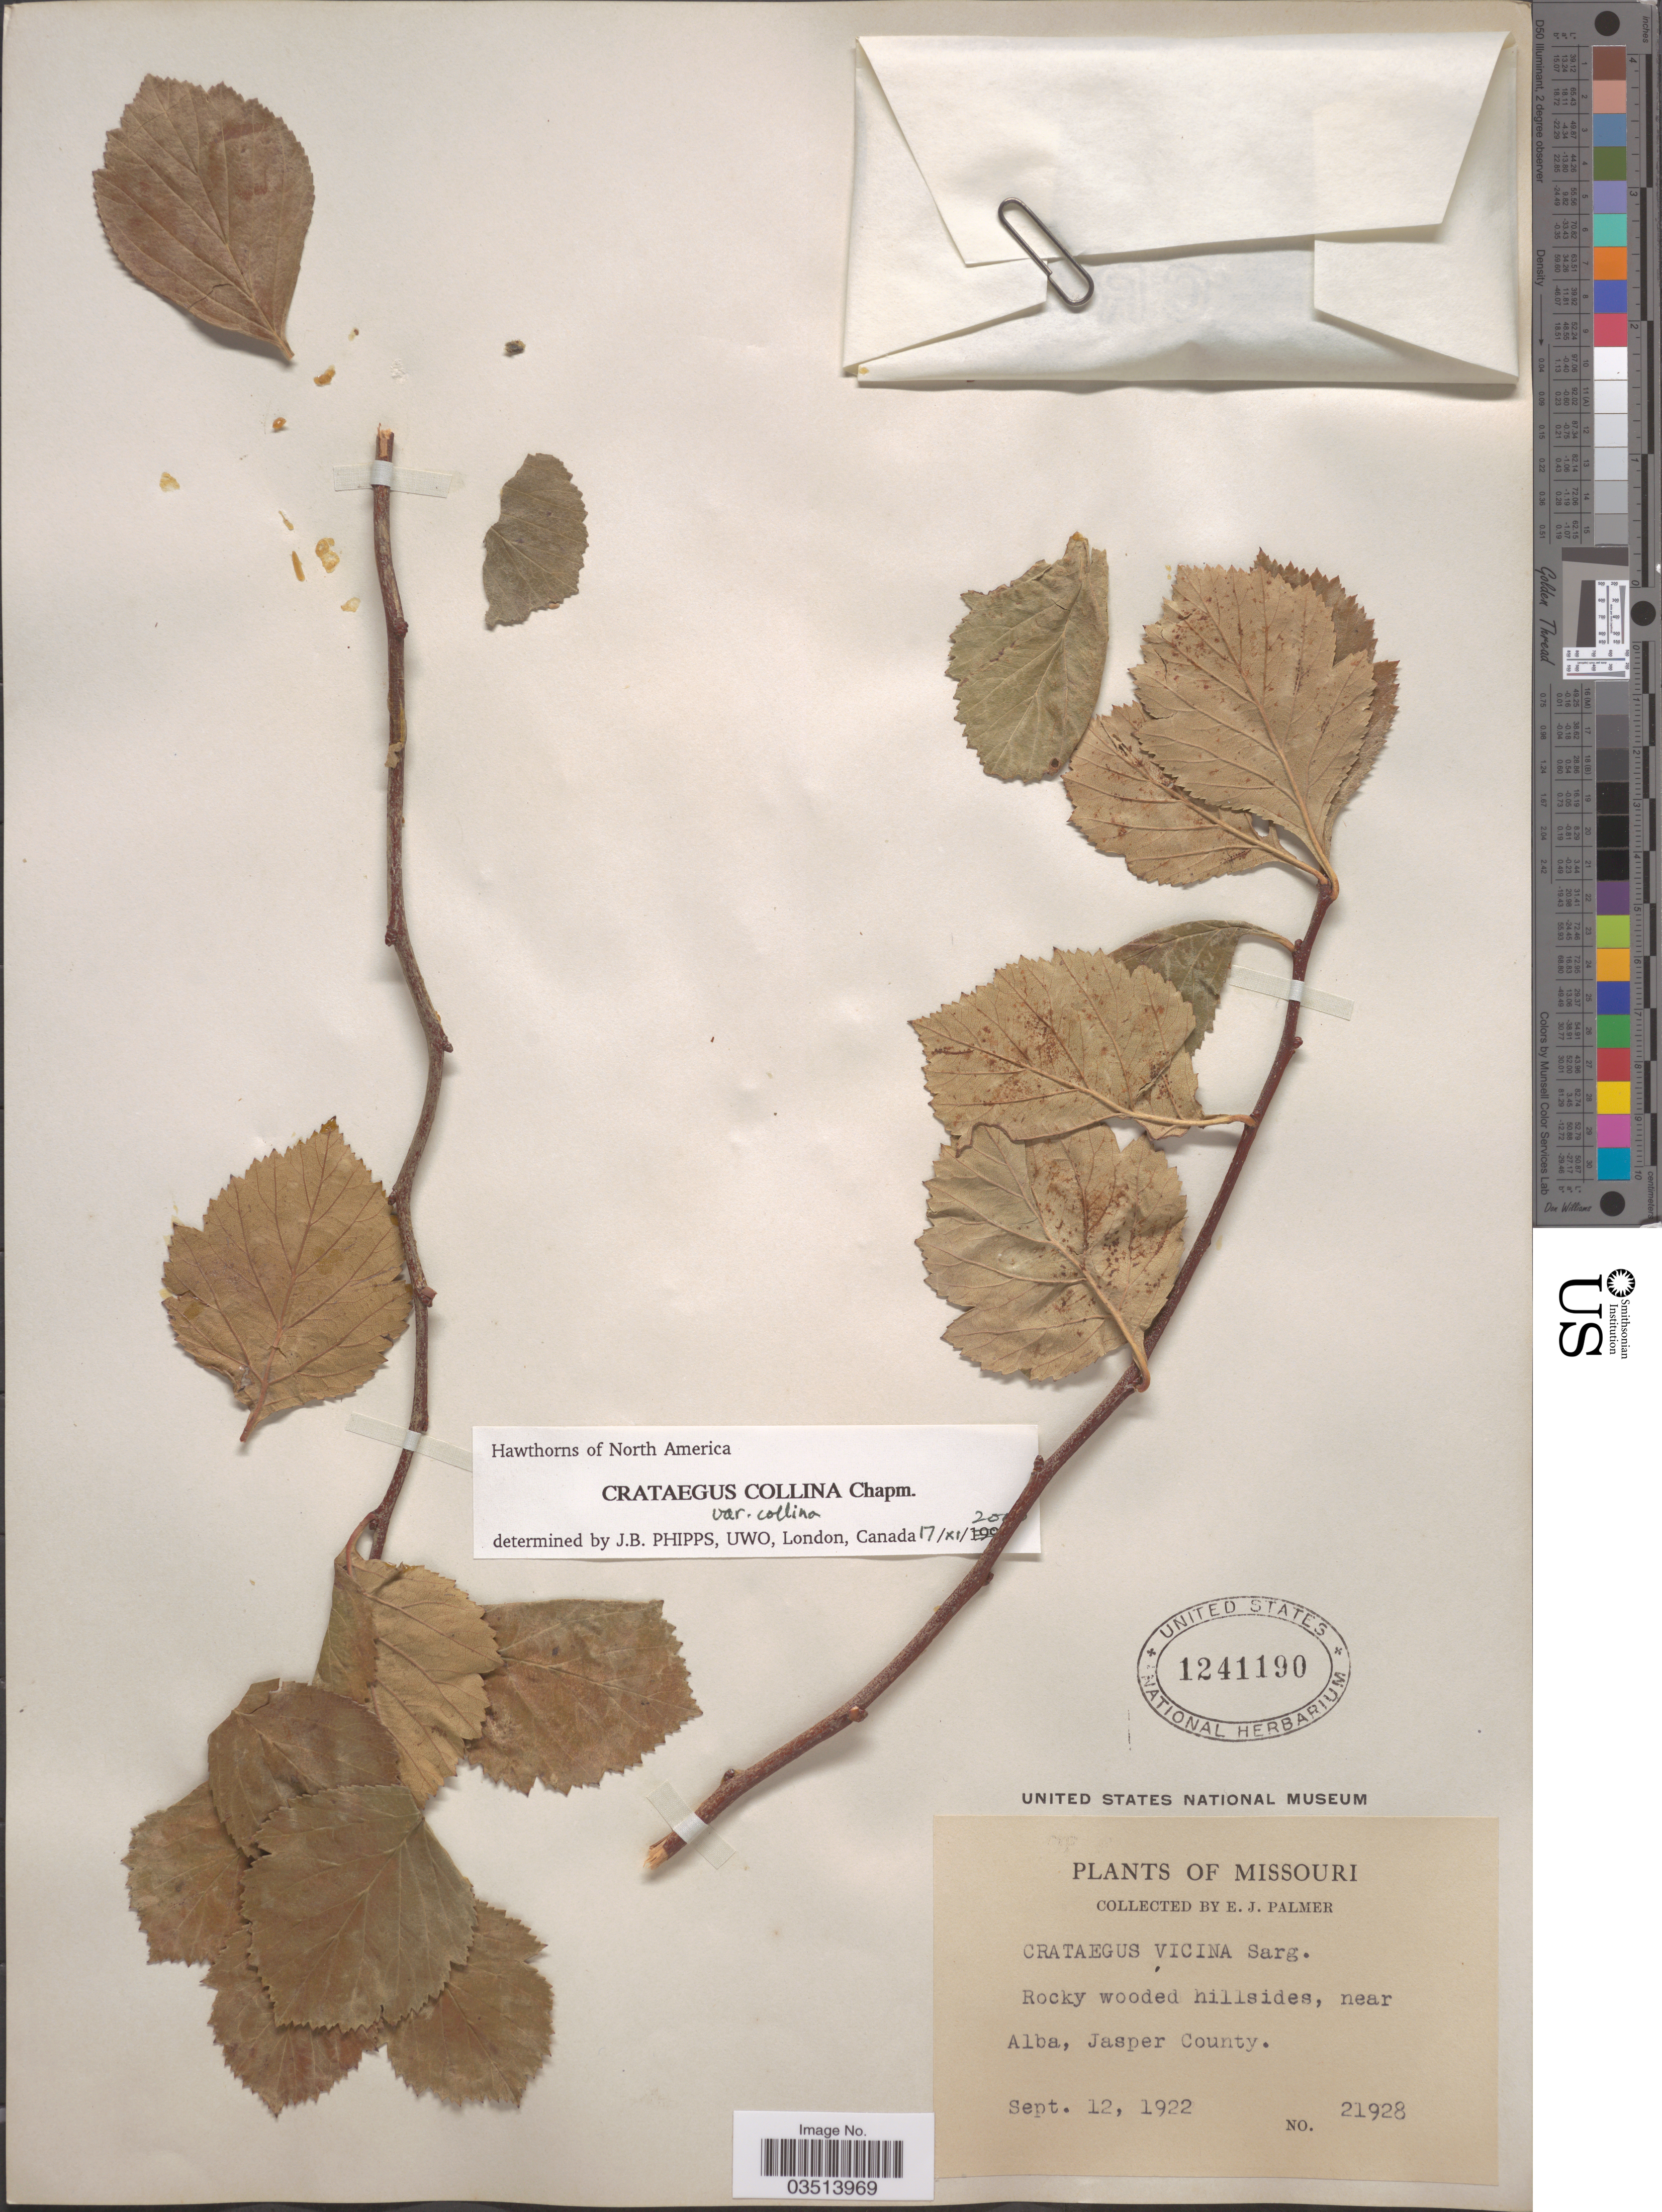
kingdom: Plantae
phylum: Tracheophyta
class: Magnoliopsida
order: Rosales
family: Rosaceae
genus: Crataegus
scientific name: Crataegus collina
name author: Chapm.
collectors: E. J. Palmer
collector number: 21928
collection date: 1922-09-12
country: United States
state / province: Missouri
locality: Near Alba, Jasper County.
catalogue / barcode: US 1241190